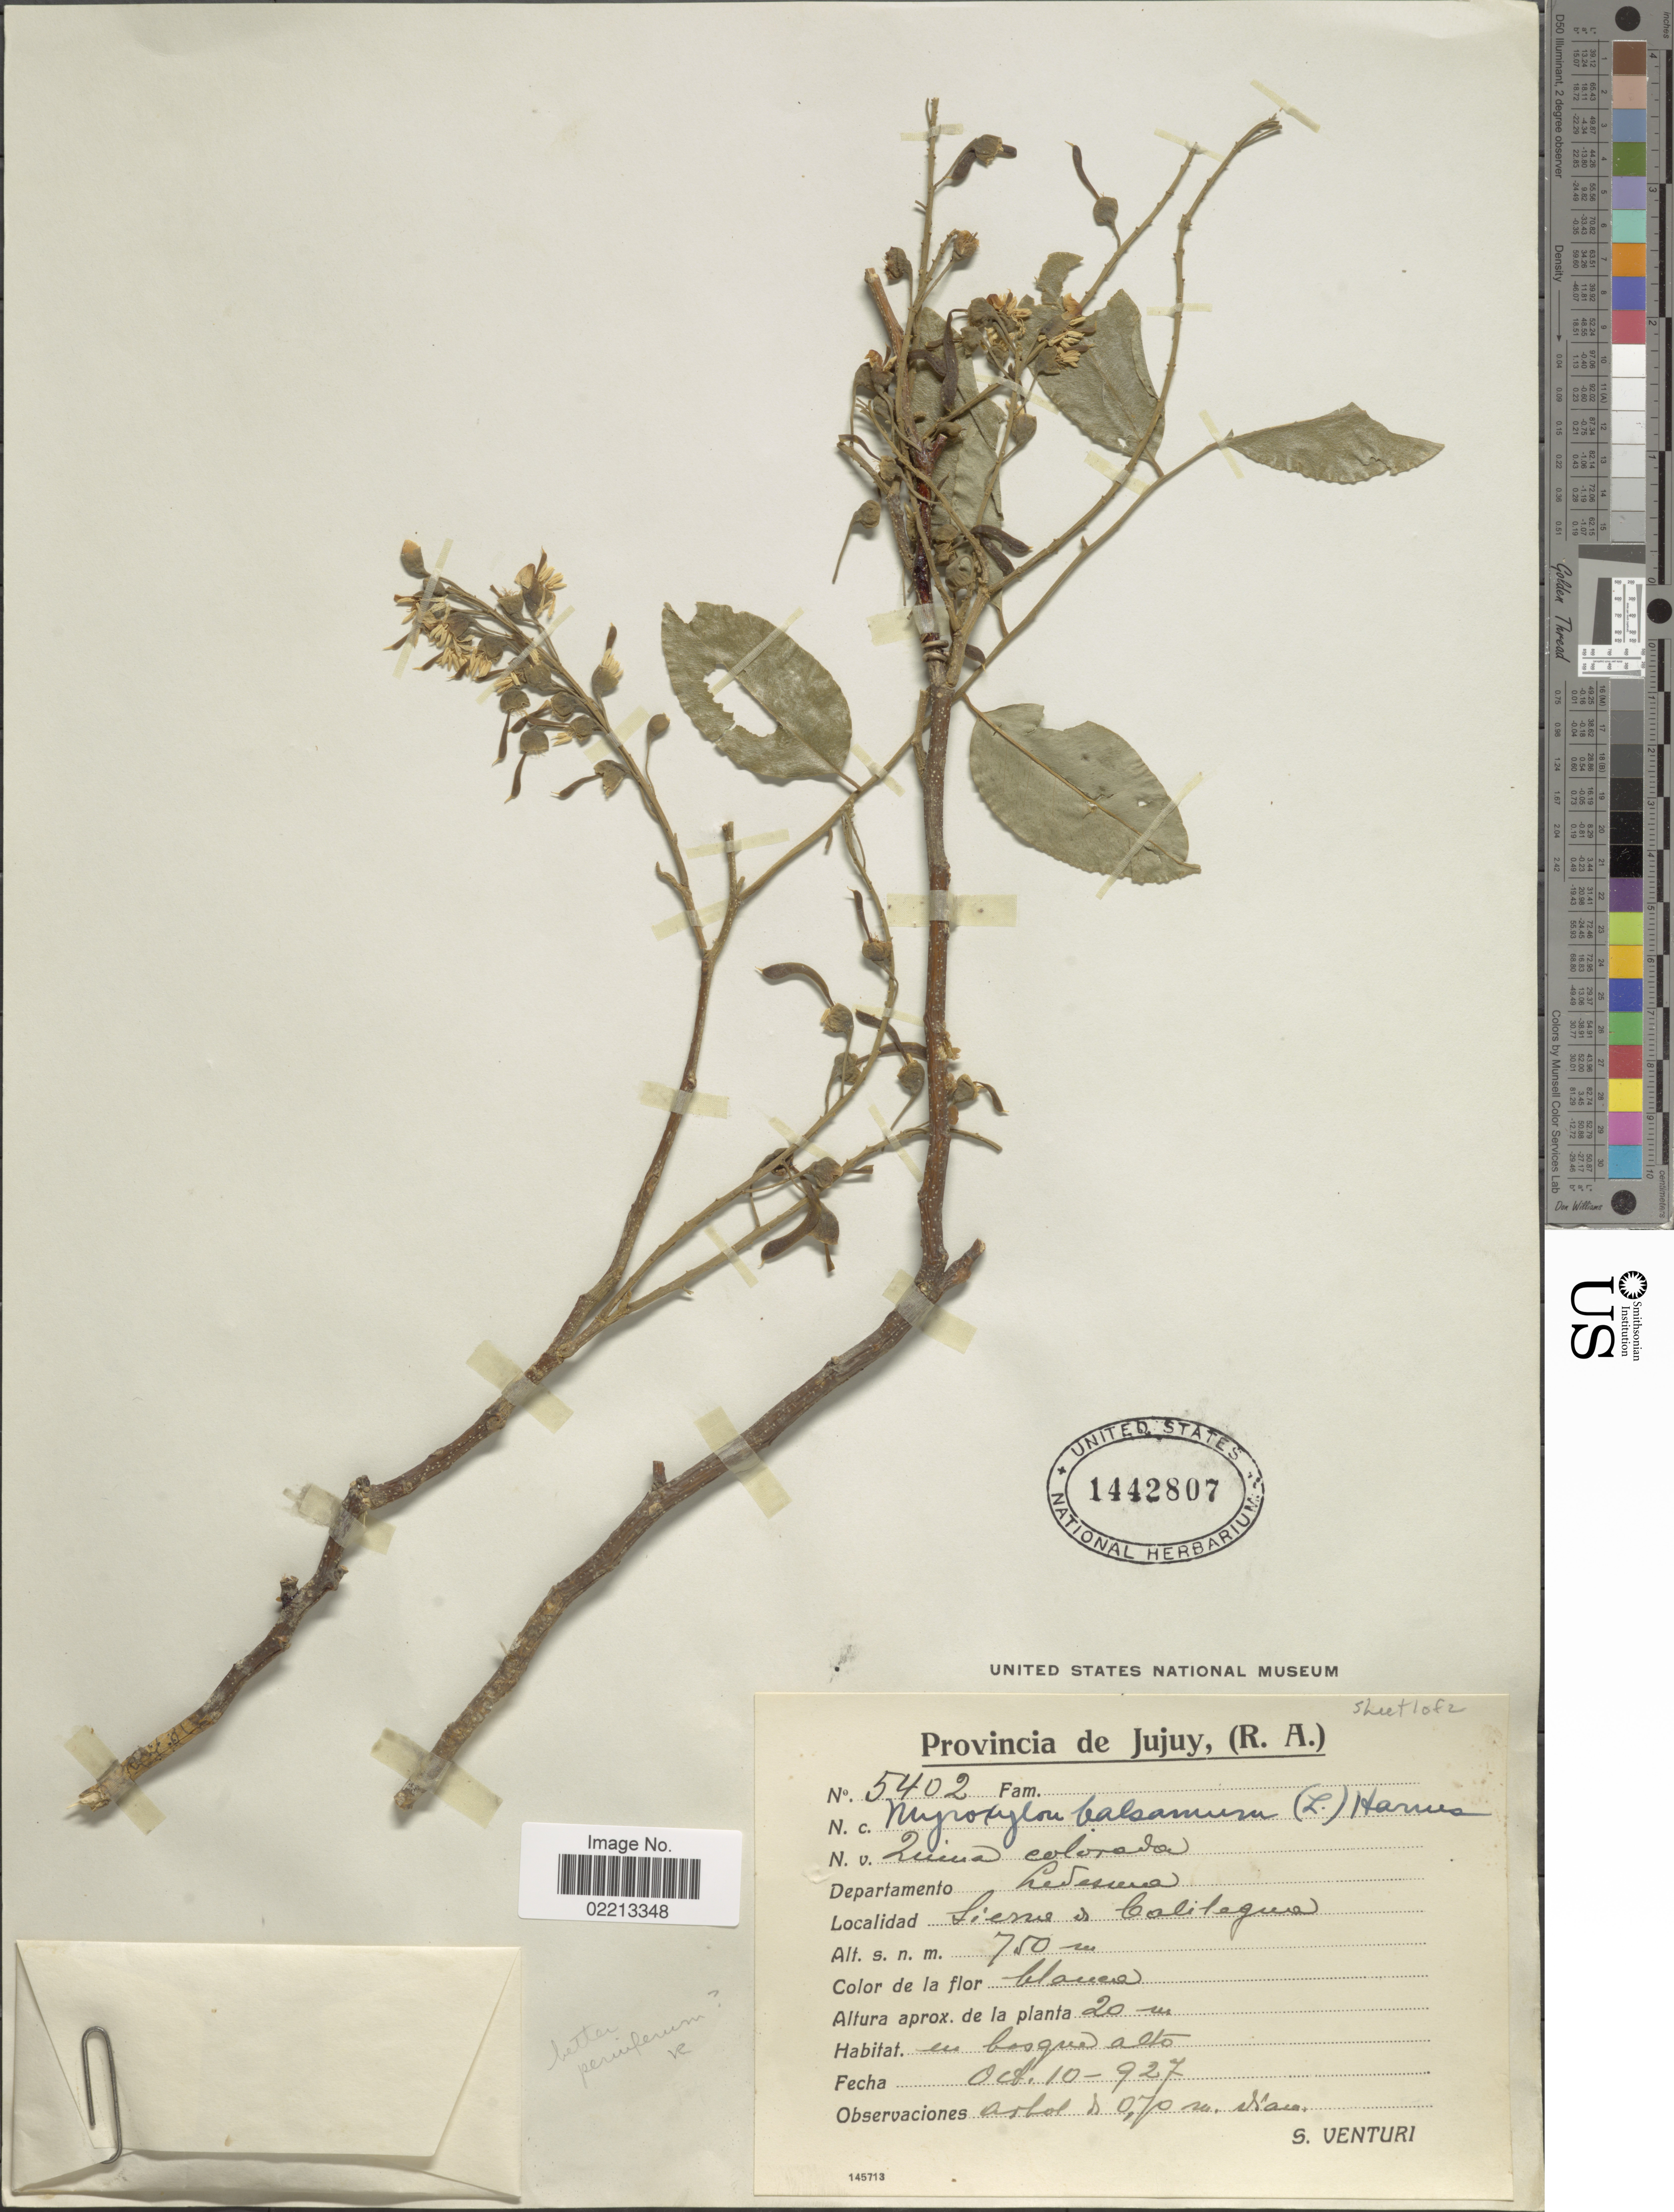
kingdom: Plantae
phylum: Tracheophyta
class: Magnoliopsida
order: Fabales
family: Fabaceae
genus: Myroxylon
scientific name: Myroxylon peruiferum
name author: L. f.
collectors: S. Venturi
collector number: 5402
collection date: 1927-10-10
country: Argentina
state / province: Jujuy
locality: Departamento Ledesma, Sierra el Calilegua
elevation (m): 750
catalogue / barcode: US 1442807